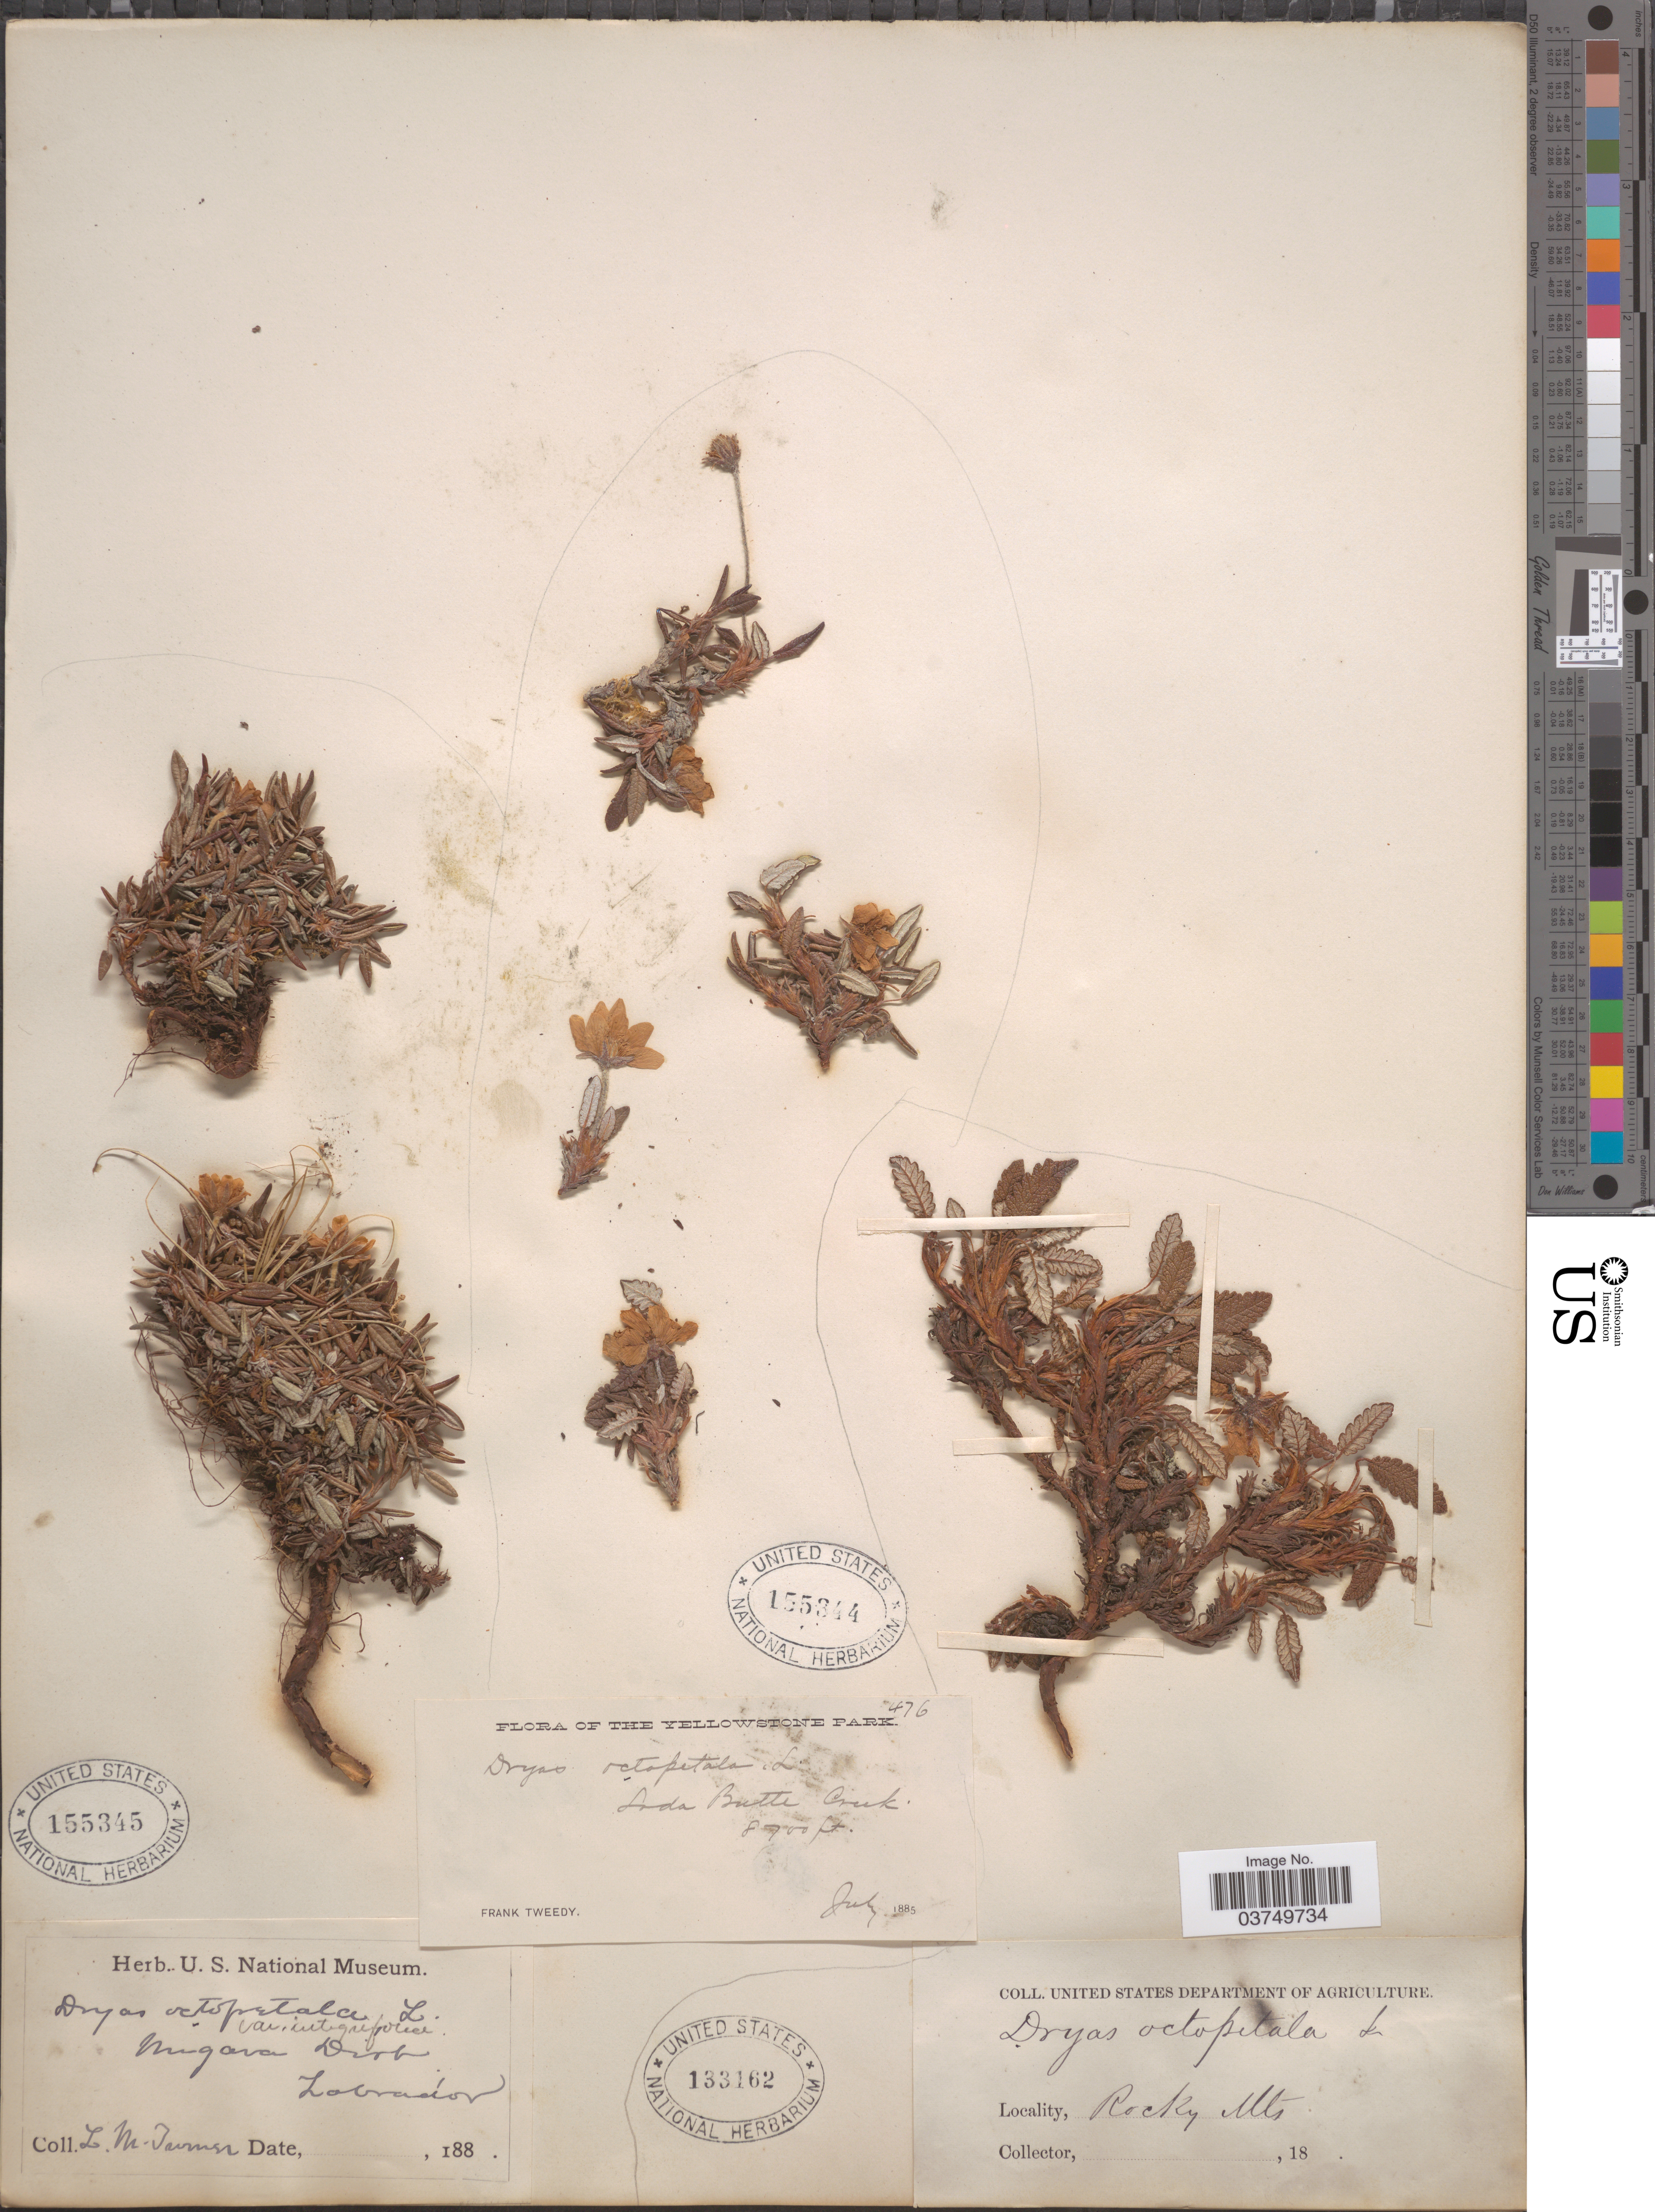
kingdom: Plantae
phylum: Tracheophyta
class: Magnoliopsida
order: Rosales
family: Rosaceae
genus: Dryas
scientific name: Dryas octopetala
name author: L.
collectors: F. Tweedy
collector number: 476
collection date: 1885-07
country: United States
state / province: Wyoming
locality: The Yellowstone Park. Soda Butte Creek.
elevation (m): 2652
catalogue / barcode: US 155344-2